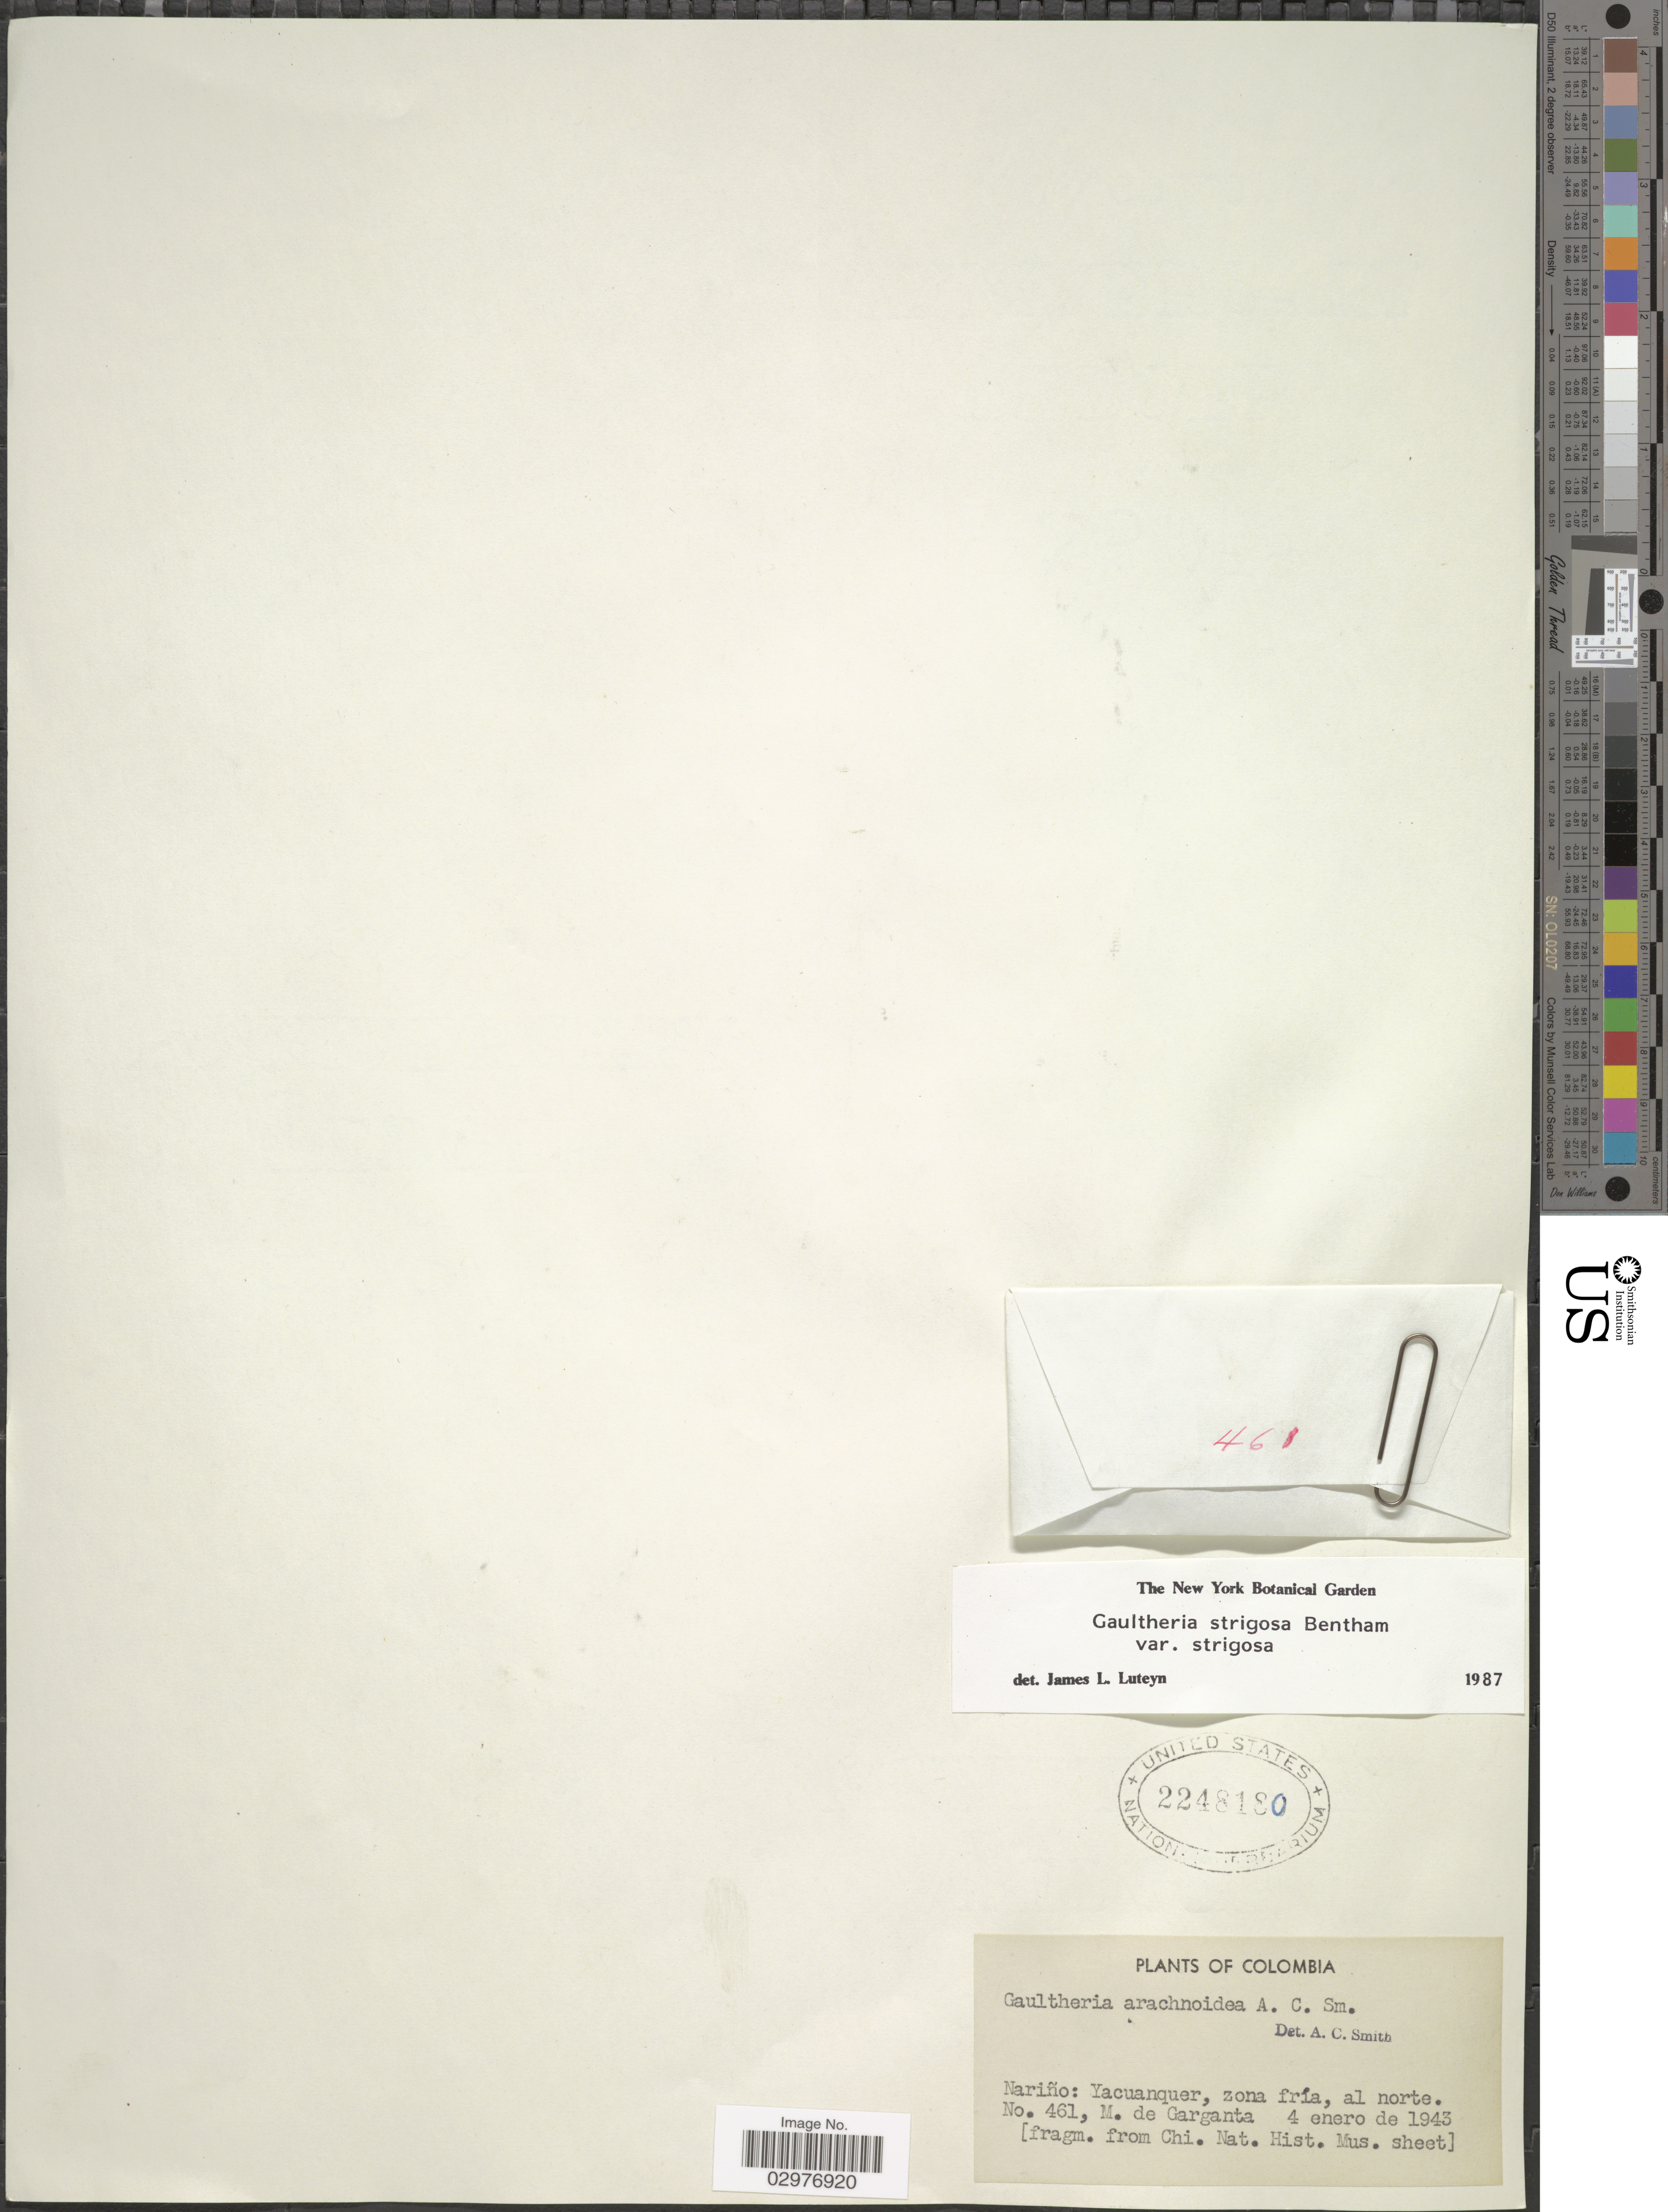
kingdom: Plantae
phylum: Tracheophyta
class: Magnoliopsida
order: Ericales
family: Ericaceae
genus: Gaultheria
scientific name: Gaultheria strigosa var. strigosa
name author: Benth.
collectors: M. Garganta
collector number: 461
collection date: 1943-01-04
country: Colombia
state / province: Nariño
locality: Yacuanquer, zona fría, al norte.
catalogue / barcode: US 2248180